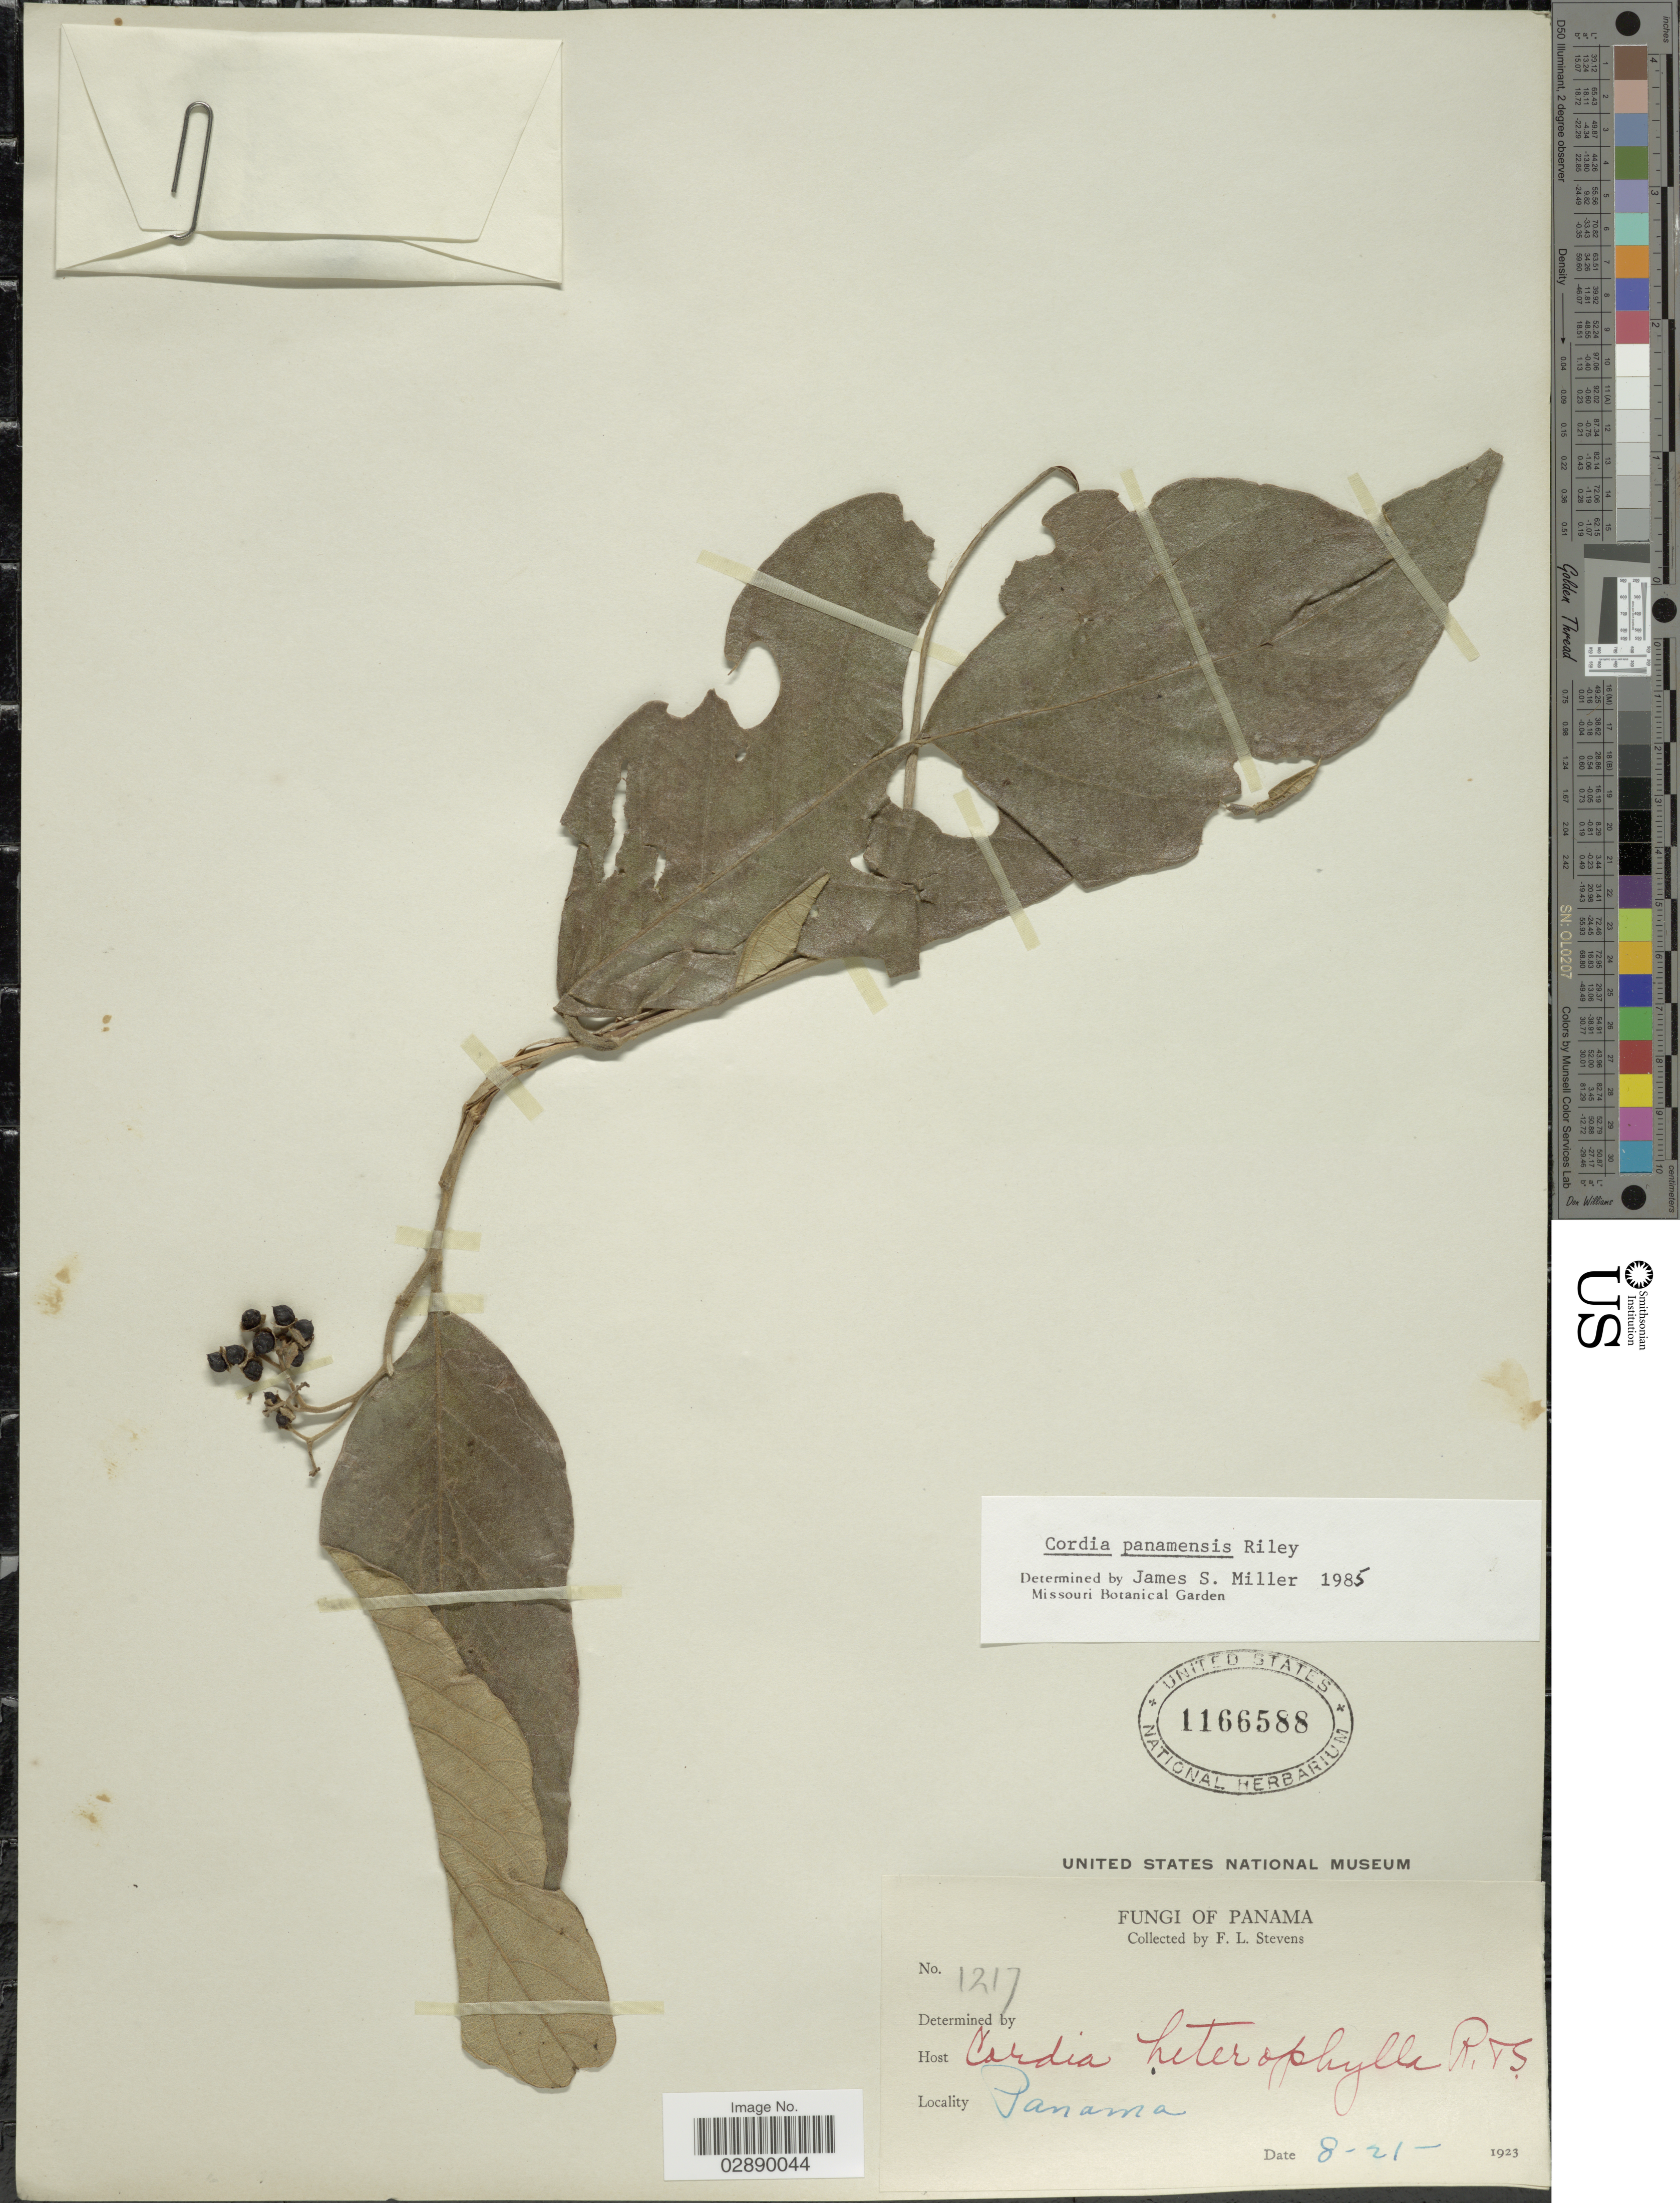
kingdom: Plantae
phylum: Tracheophyta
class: Magnoliopsida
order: Boraginales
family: Cordiaceae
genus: Cordia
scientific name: Cordia panamensis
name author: L. Riley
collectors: F. L. Stevens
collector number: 1217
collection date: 1923-08-21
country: Panama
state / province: Panamá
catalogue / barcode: US 1166588